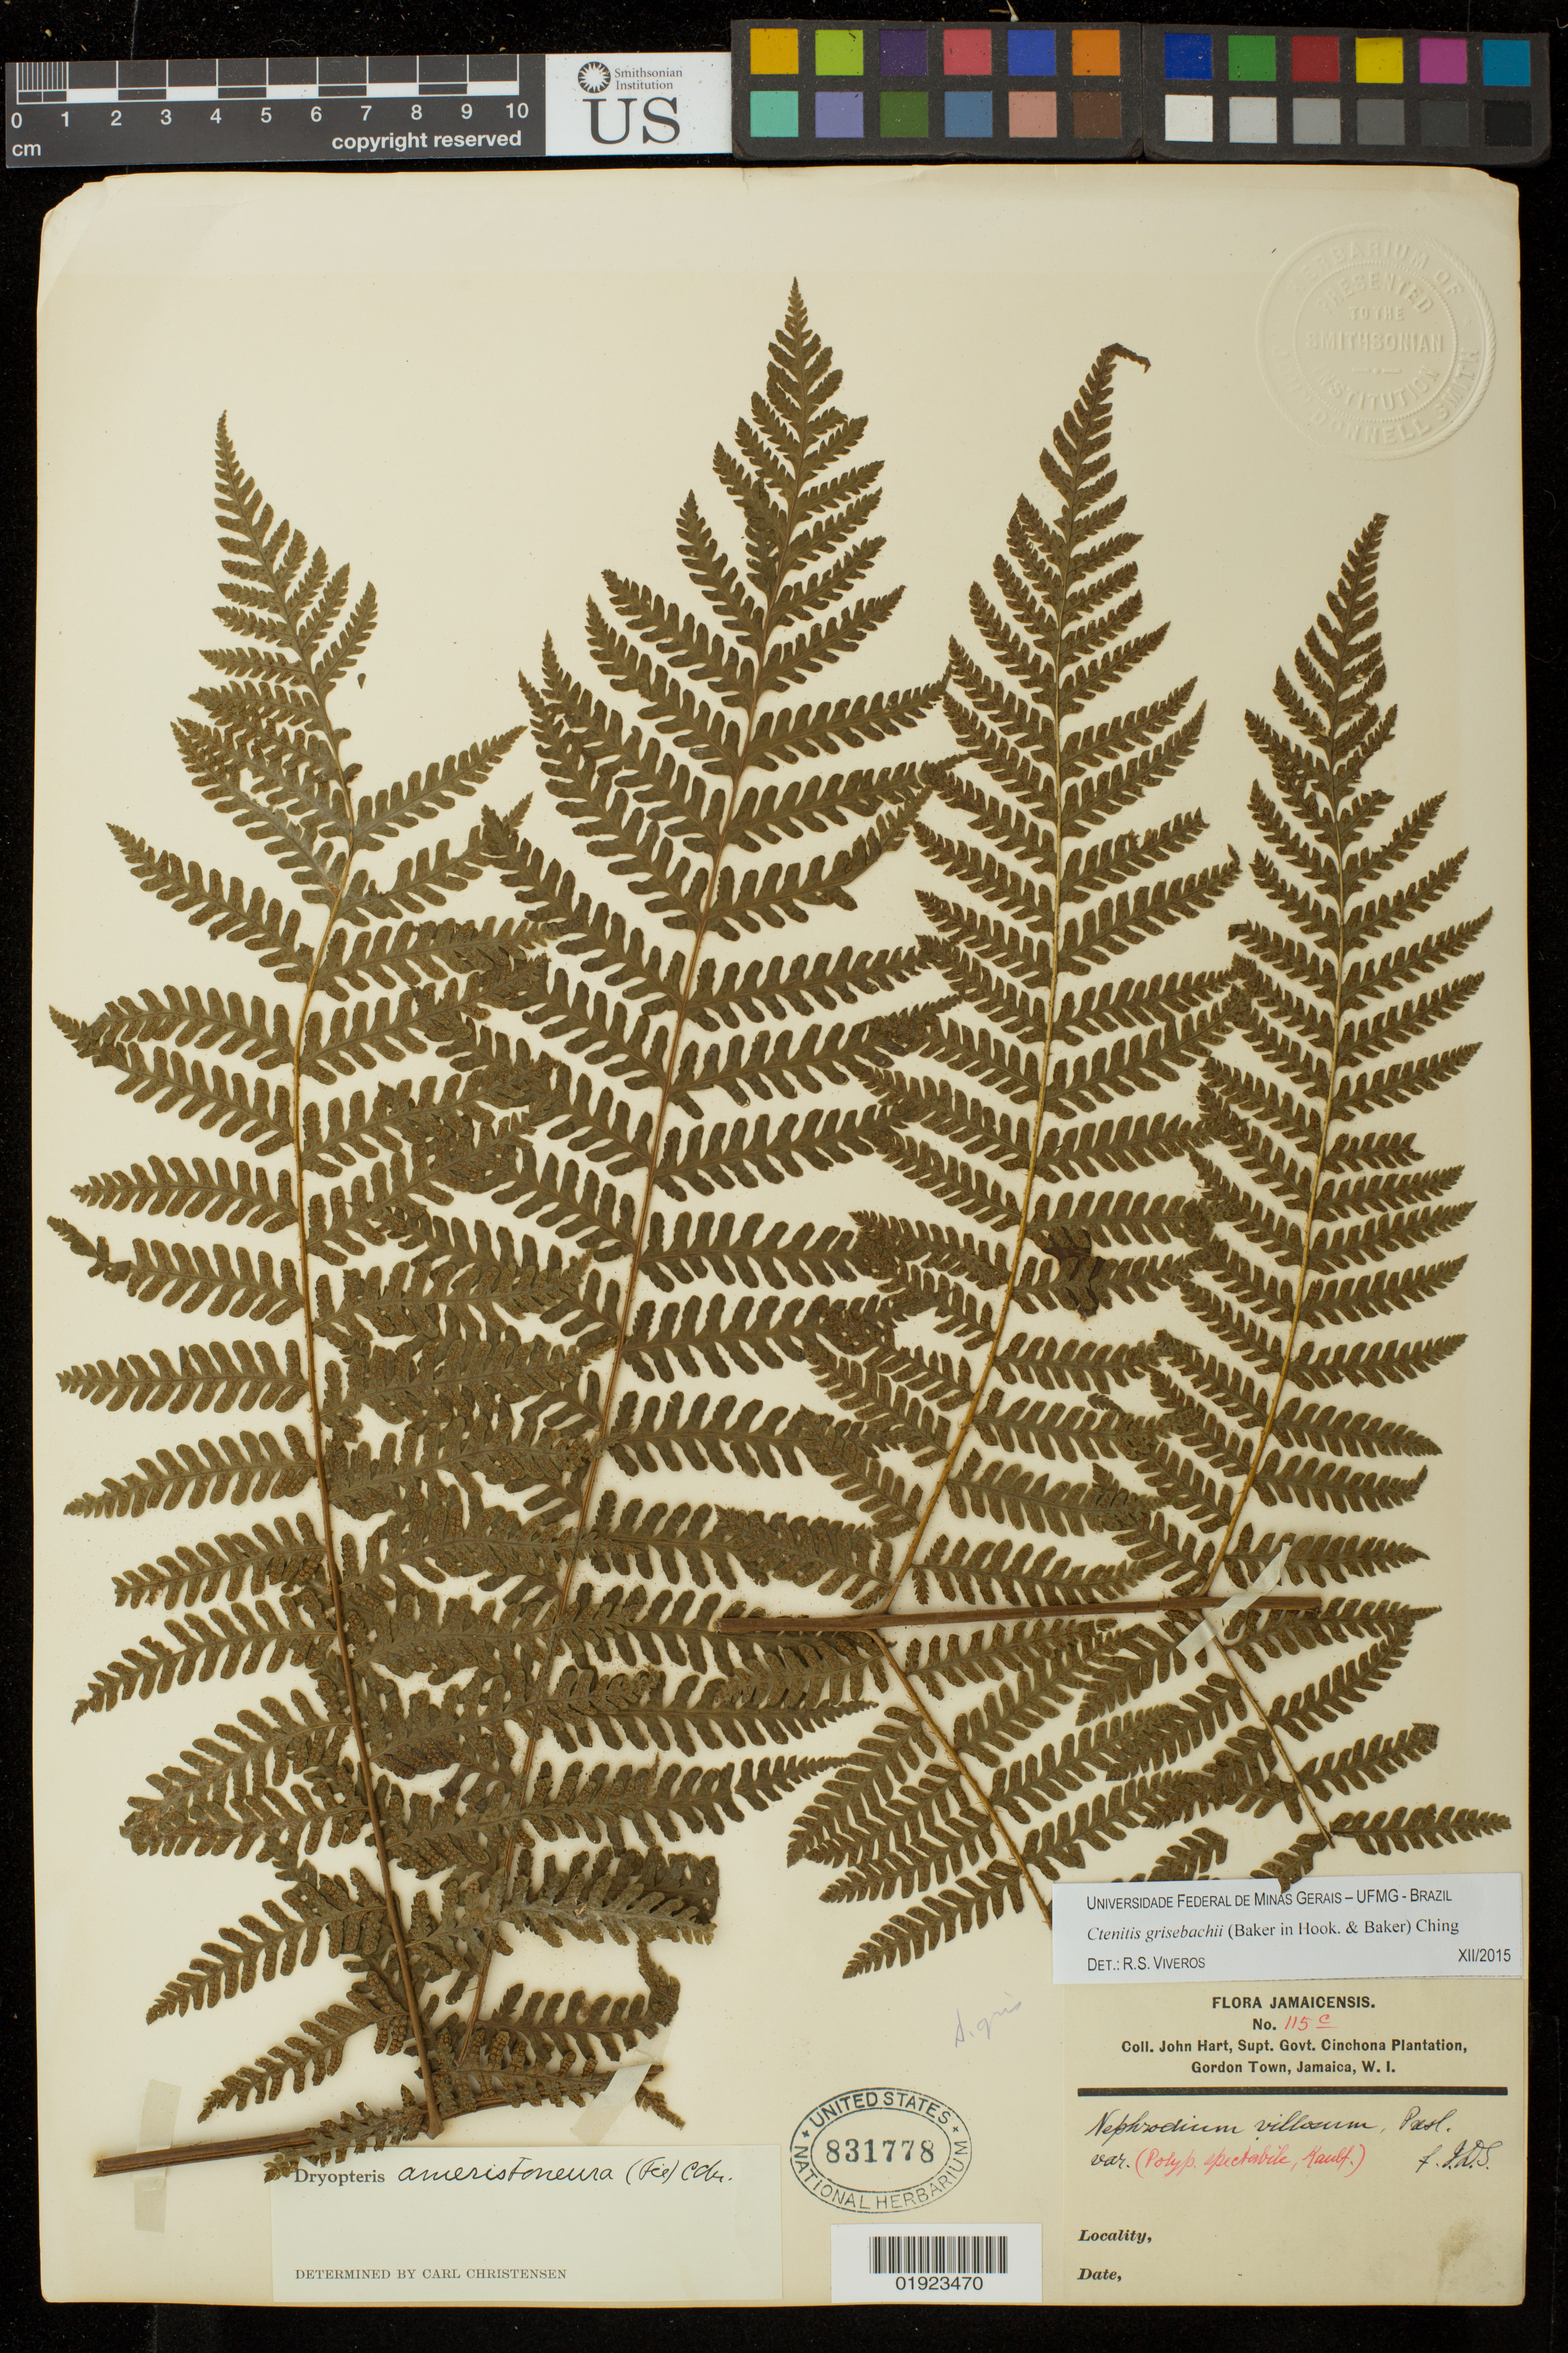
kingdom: Plantae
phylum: Tracheophyta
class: Polypodiopsida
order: Polypodiales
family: Dryopteridaceae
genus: Ctenitis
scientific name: Ctenitis grisebachii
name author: (Baker) Ching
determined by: Viveros, R. S.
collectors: J. Hart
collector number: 115c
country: Jamaica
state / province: Saint Andrew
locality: Govt. Chinchona Plantation, Gordon Town.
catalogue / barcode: US 831778